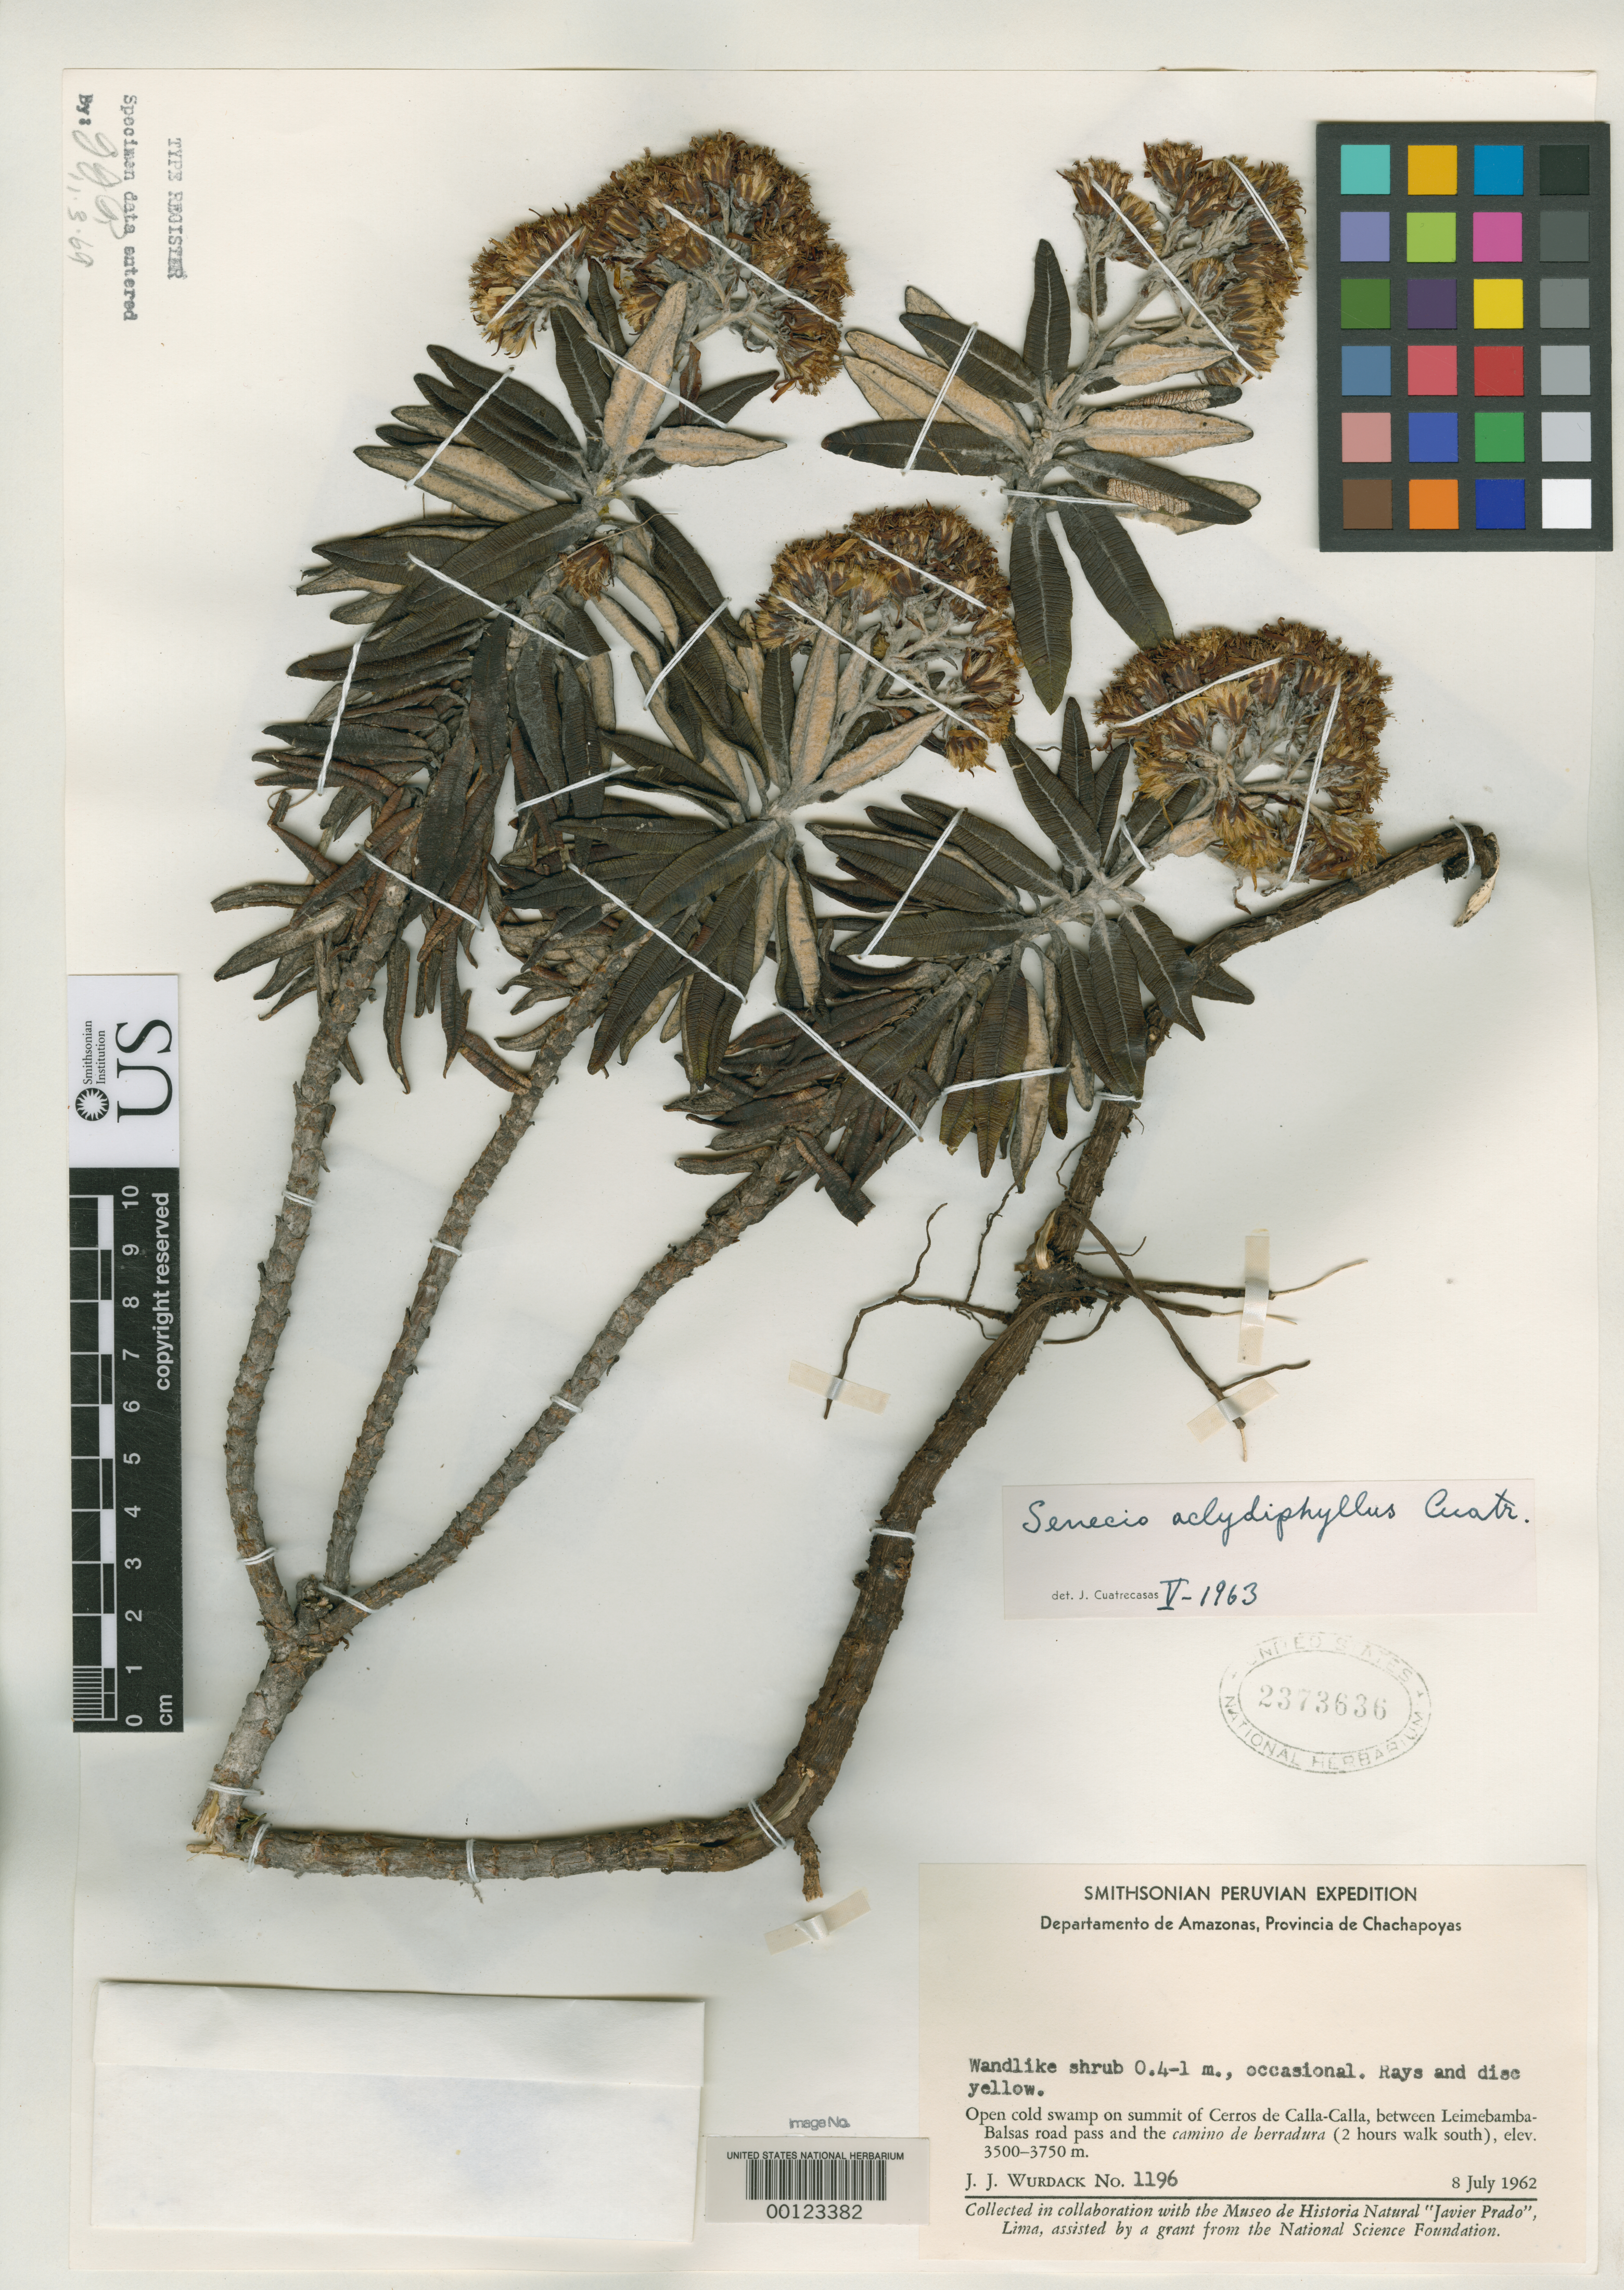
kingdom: Plantae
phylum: Tracheophyta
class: Magnoliopsida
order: Asterales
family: Asteraceae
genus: Senecio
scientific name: Senecio aclydiphyllus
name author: Cuatrec.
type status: Holotype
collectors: J. J. Wurdack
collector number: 1196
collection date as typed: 08 Jul 1962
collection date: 1962-07-08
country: Peru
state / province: Amazonas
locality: summit of Cerros de Calla-Calla, between Lermebama [?] - Balsas Road pass and "Camino de Lerradura"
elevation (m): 3500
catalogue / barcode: US 2373636